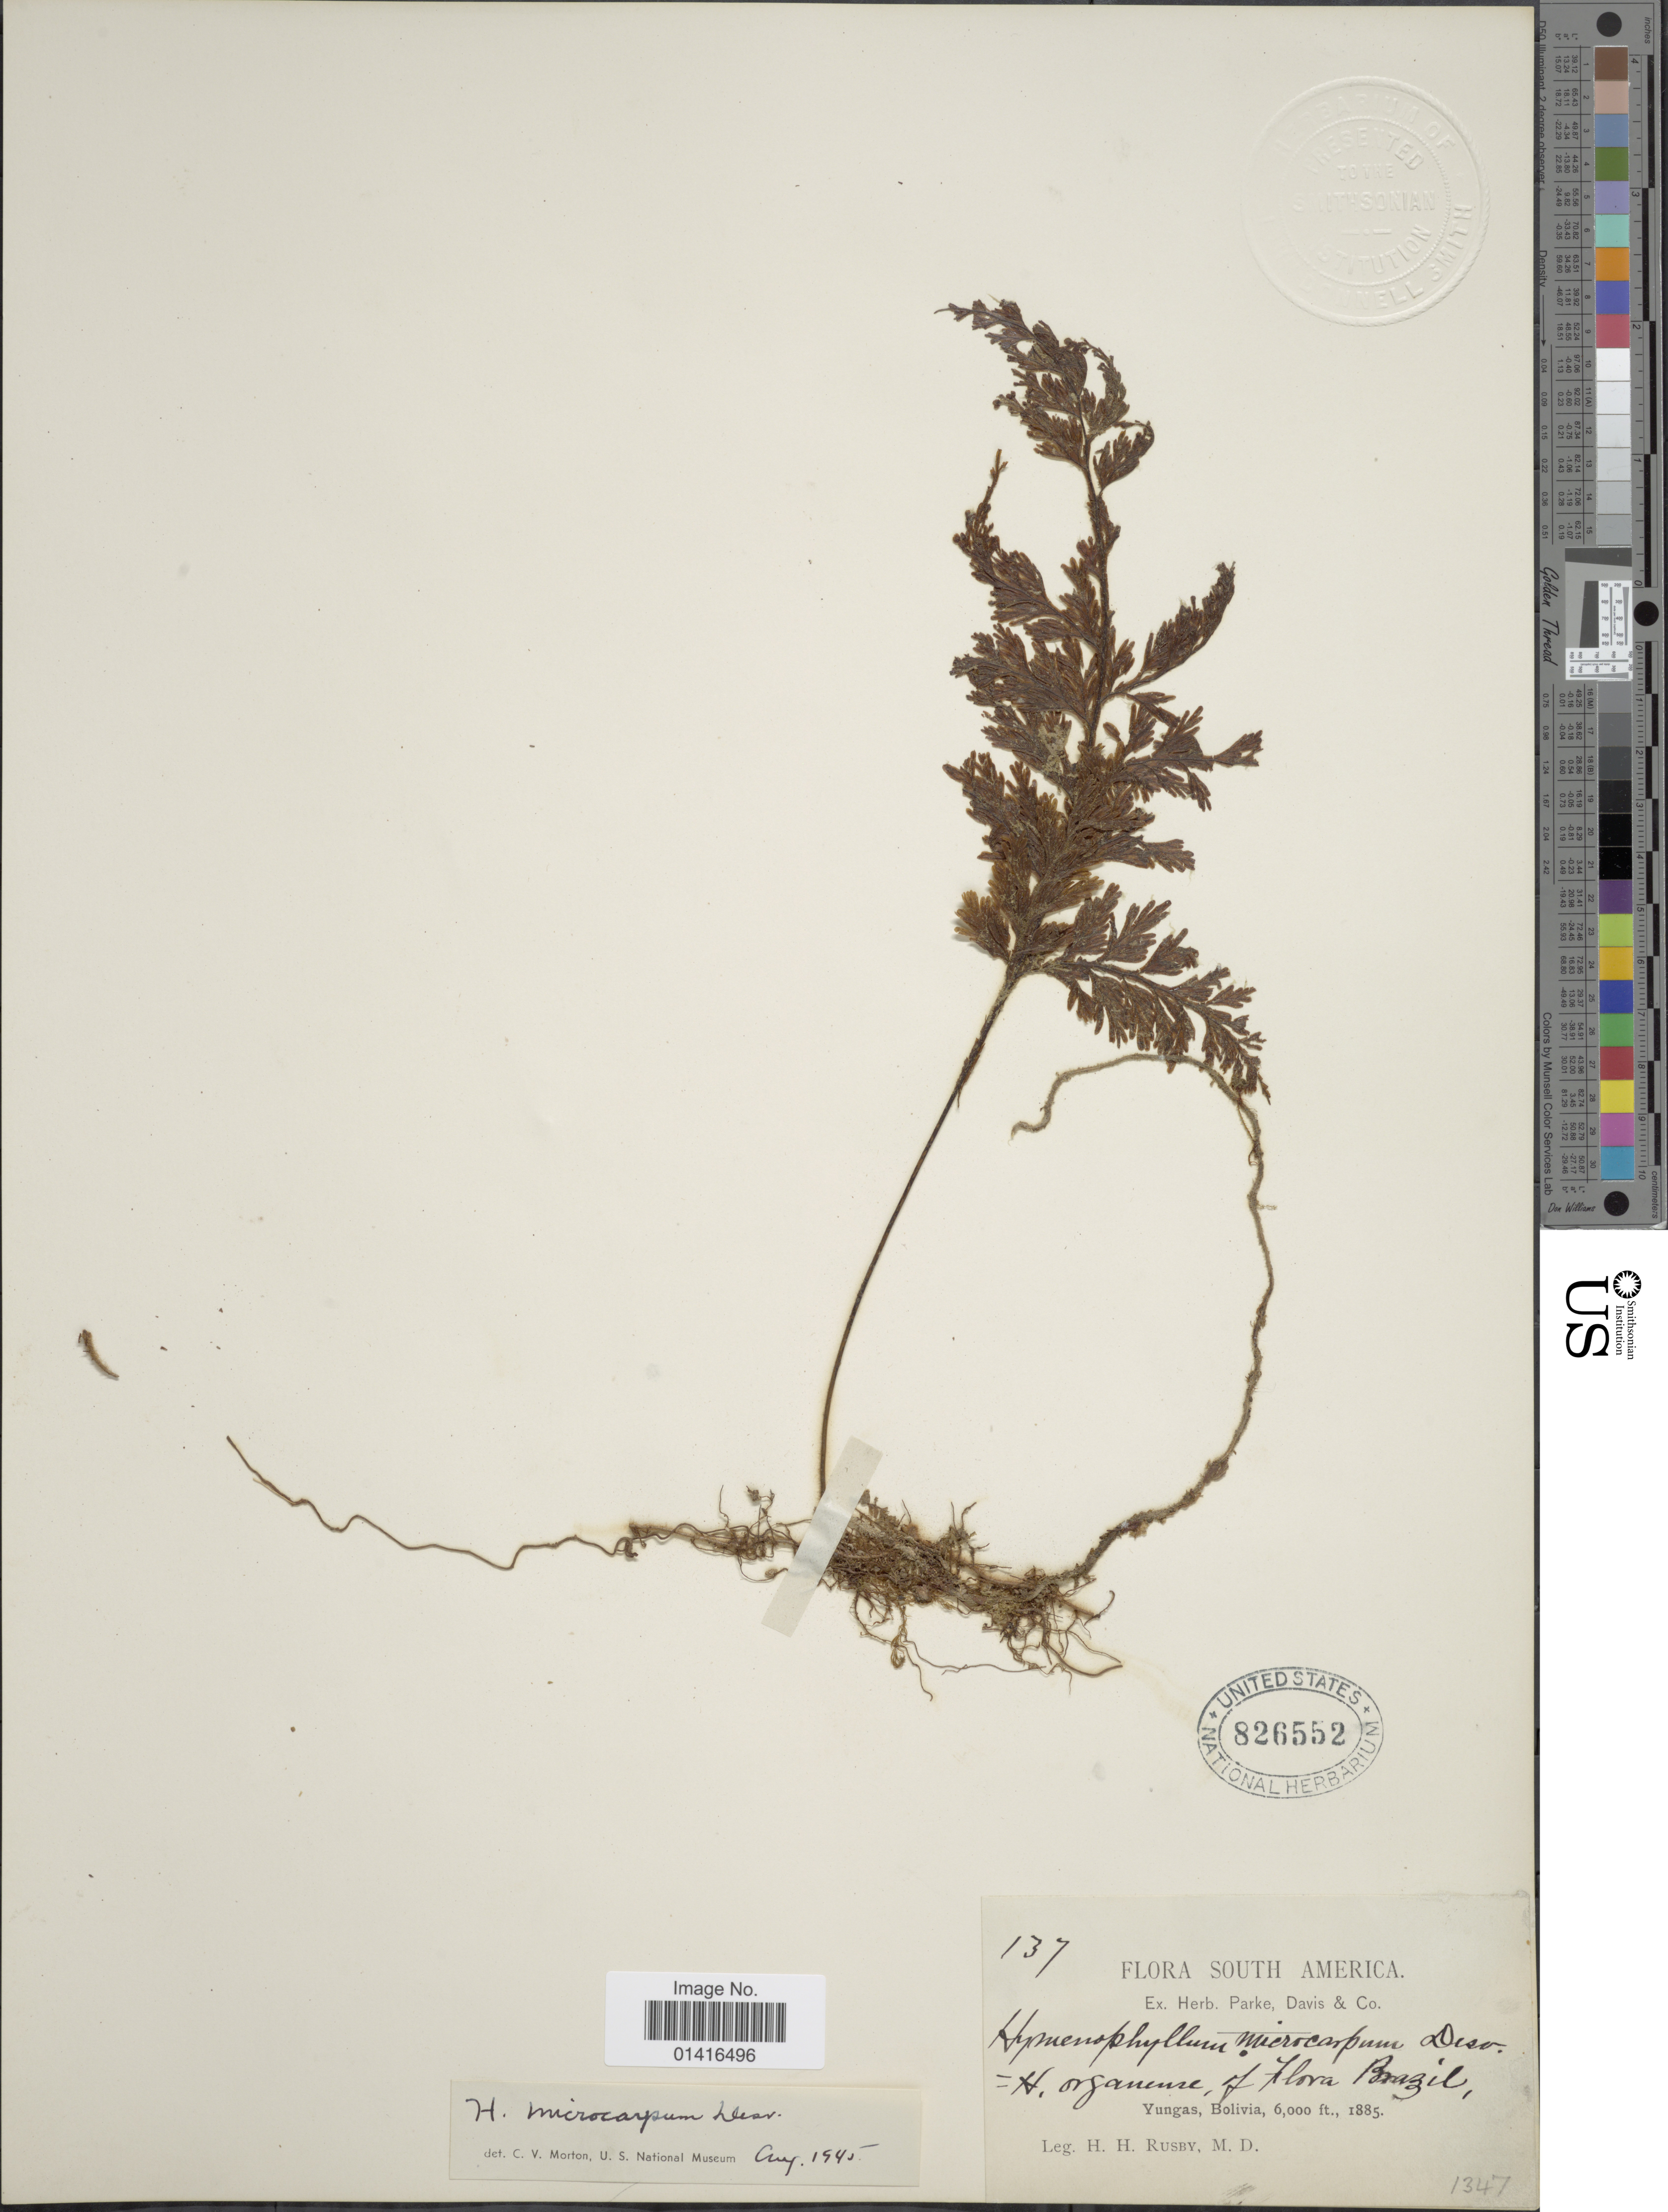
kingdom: Plantae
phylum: Tracheophyta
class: Polypodiopsida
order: Hymenophyllales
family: Hymenophyllaceae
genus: Hymenophyllum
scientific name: Hymenophyllum microcarpum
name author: (Desv.) Lellinger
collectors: H. H. Rusby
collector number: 137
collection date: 1885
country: Bolivia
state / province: La Paz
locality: Yungas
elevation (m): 1829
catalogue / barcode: US 826552